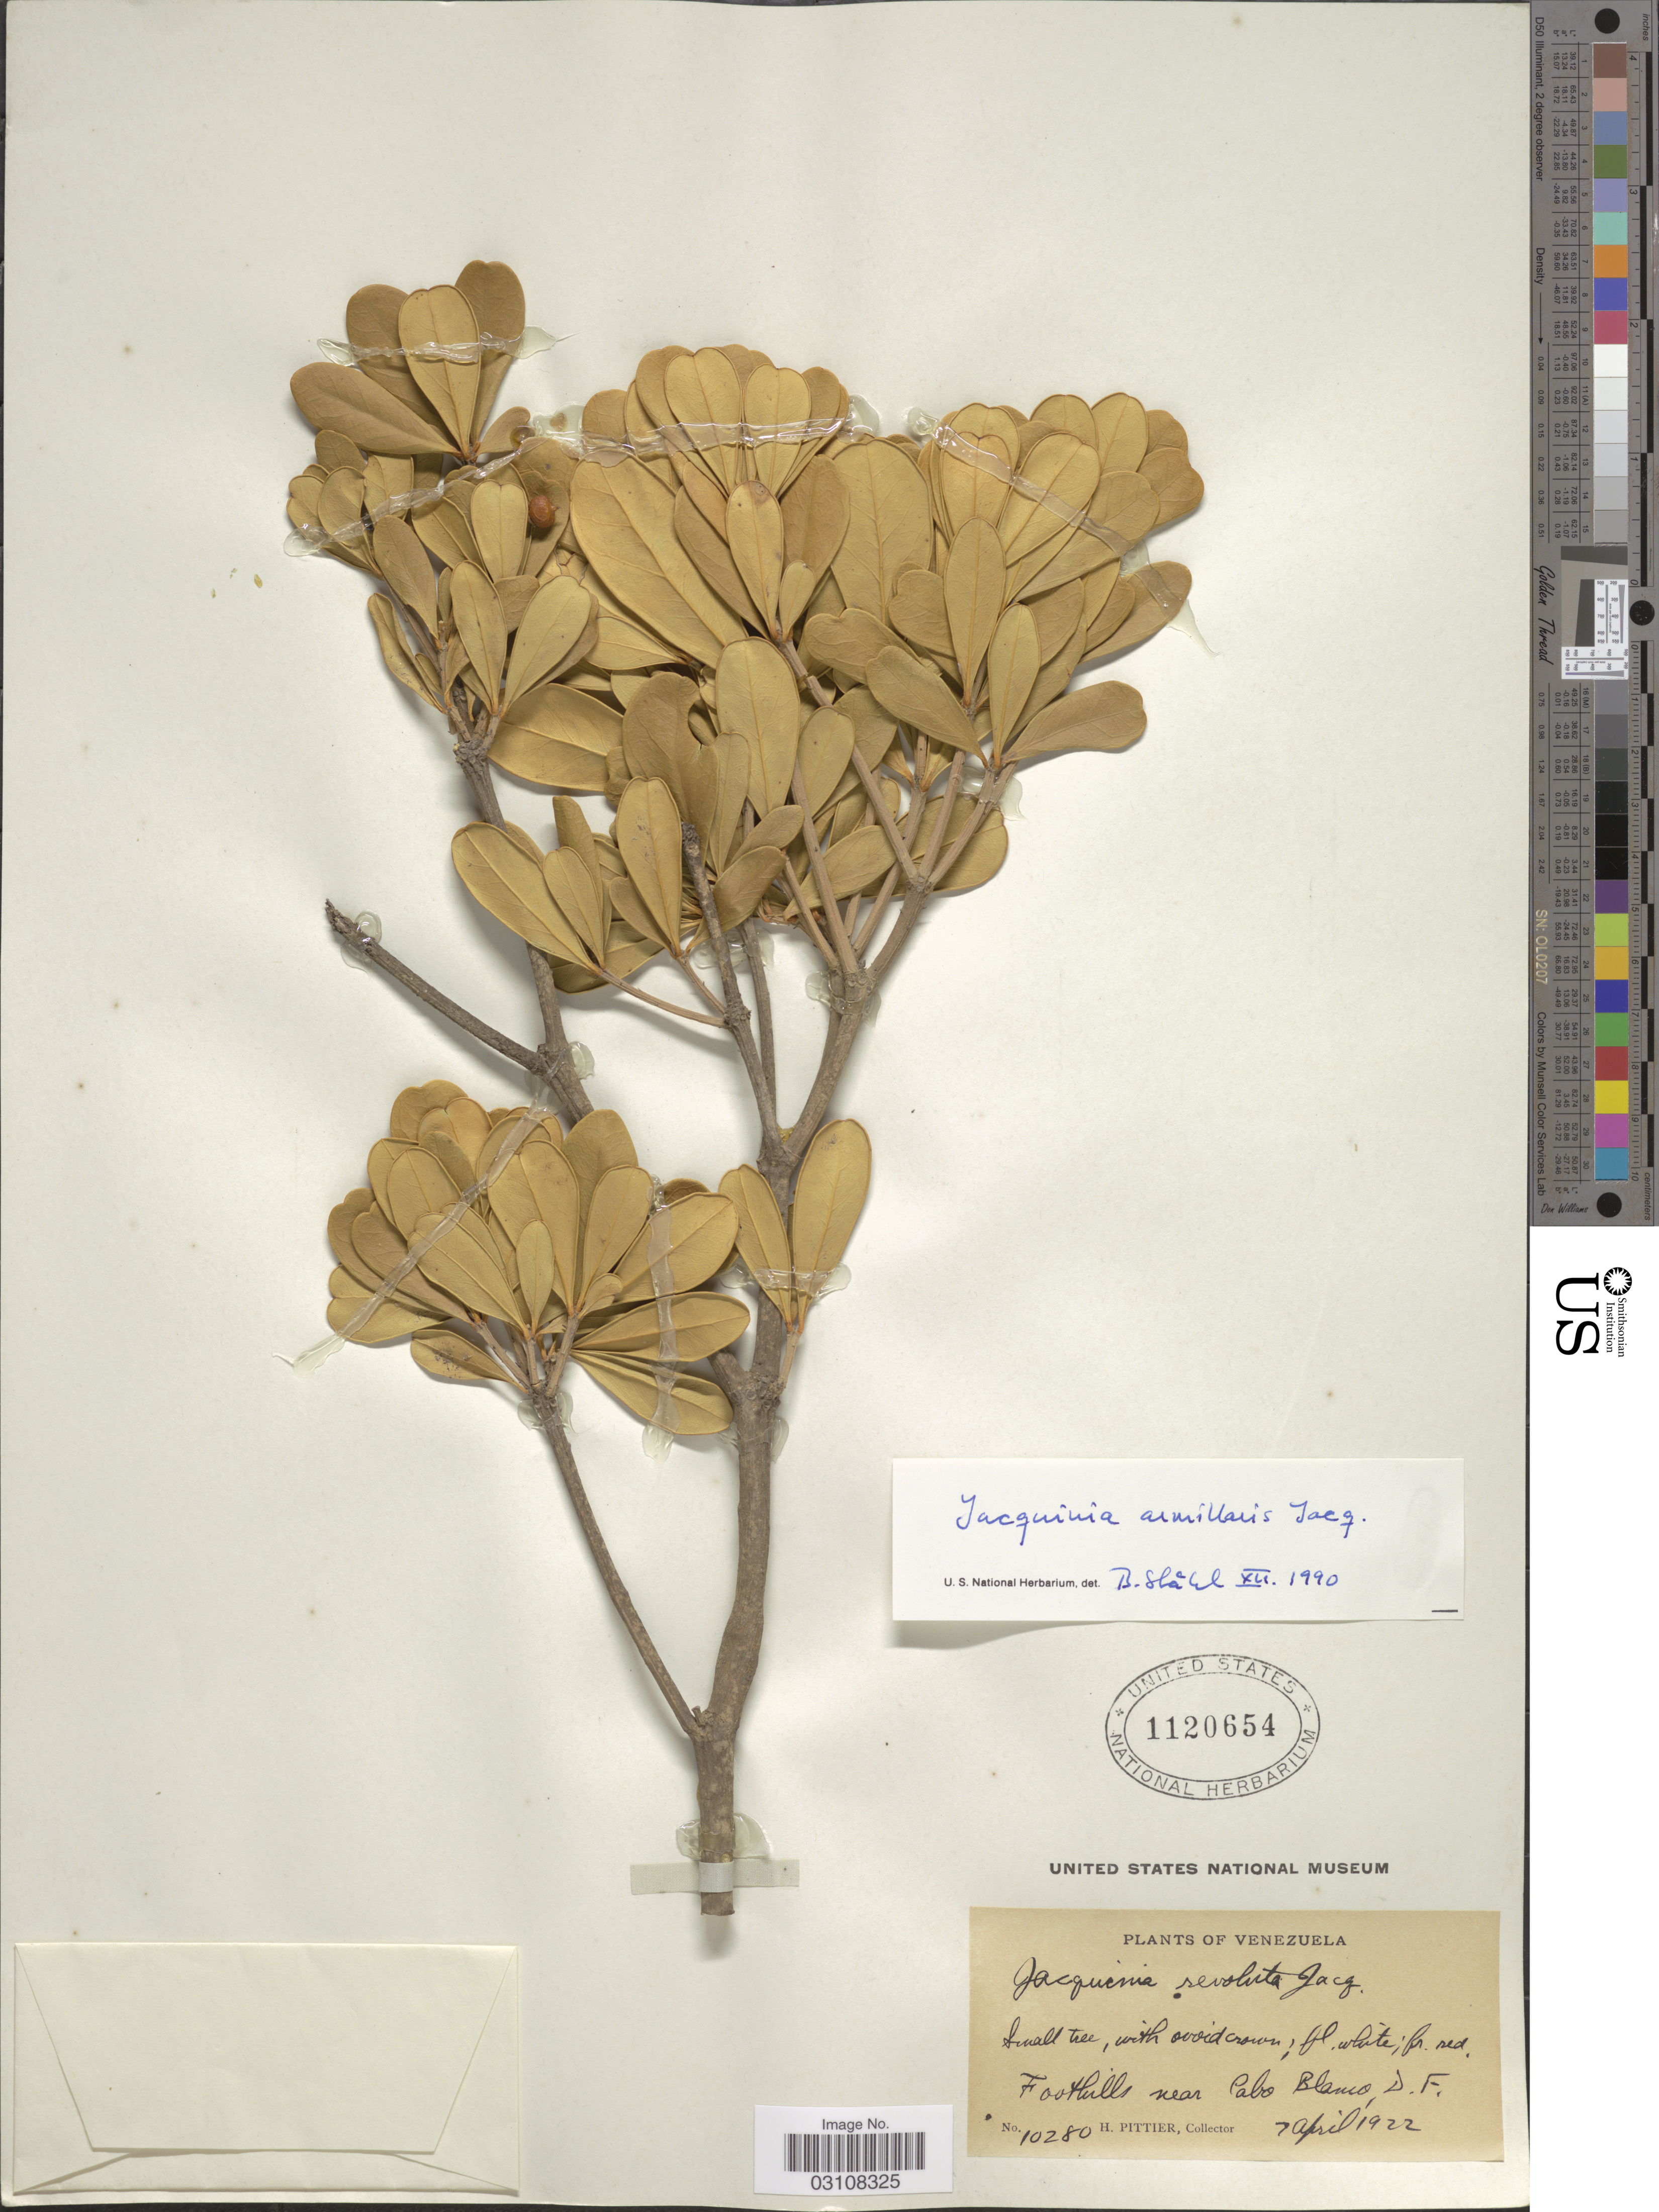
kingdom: Plantae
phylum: Tracheophyta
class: Magnoliopsida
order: Ericales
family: Primulaceae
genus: Jacquinia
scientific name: Jacquinia armillaris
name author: Jacq.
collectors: H. F. Pittier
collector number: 10280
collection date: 1922-04-07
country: Venezuela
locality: Foothills near Pabo Blanco.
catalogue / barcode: US 1120654